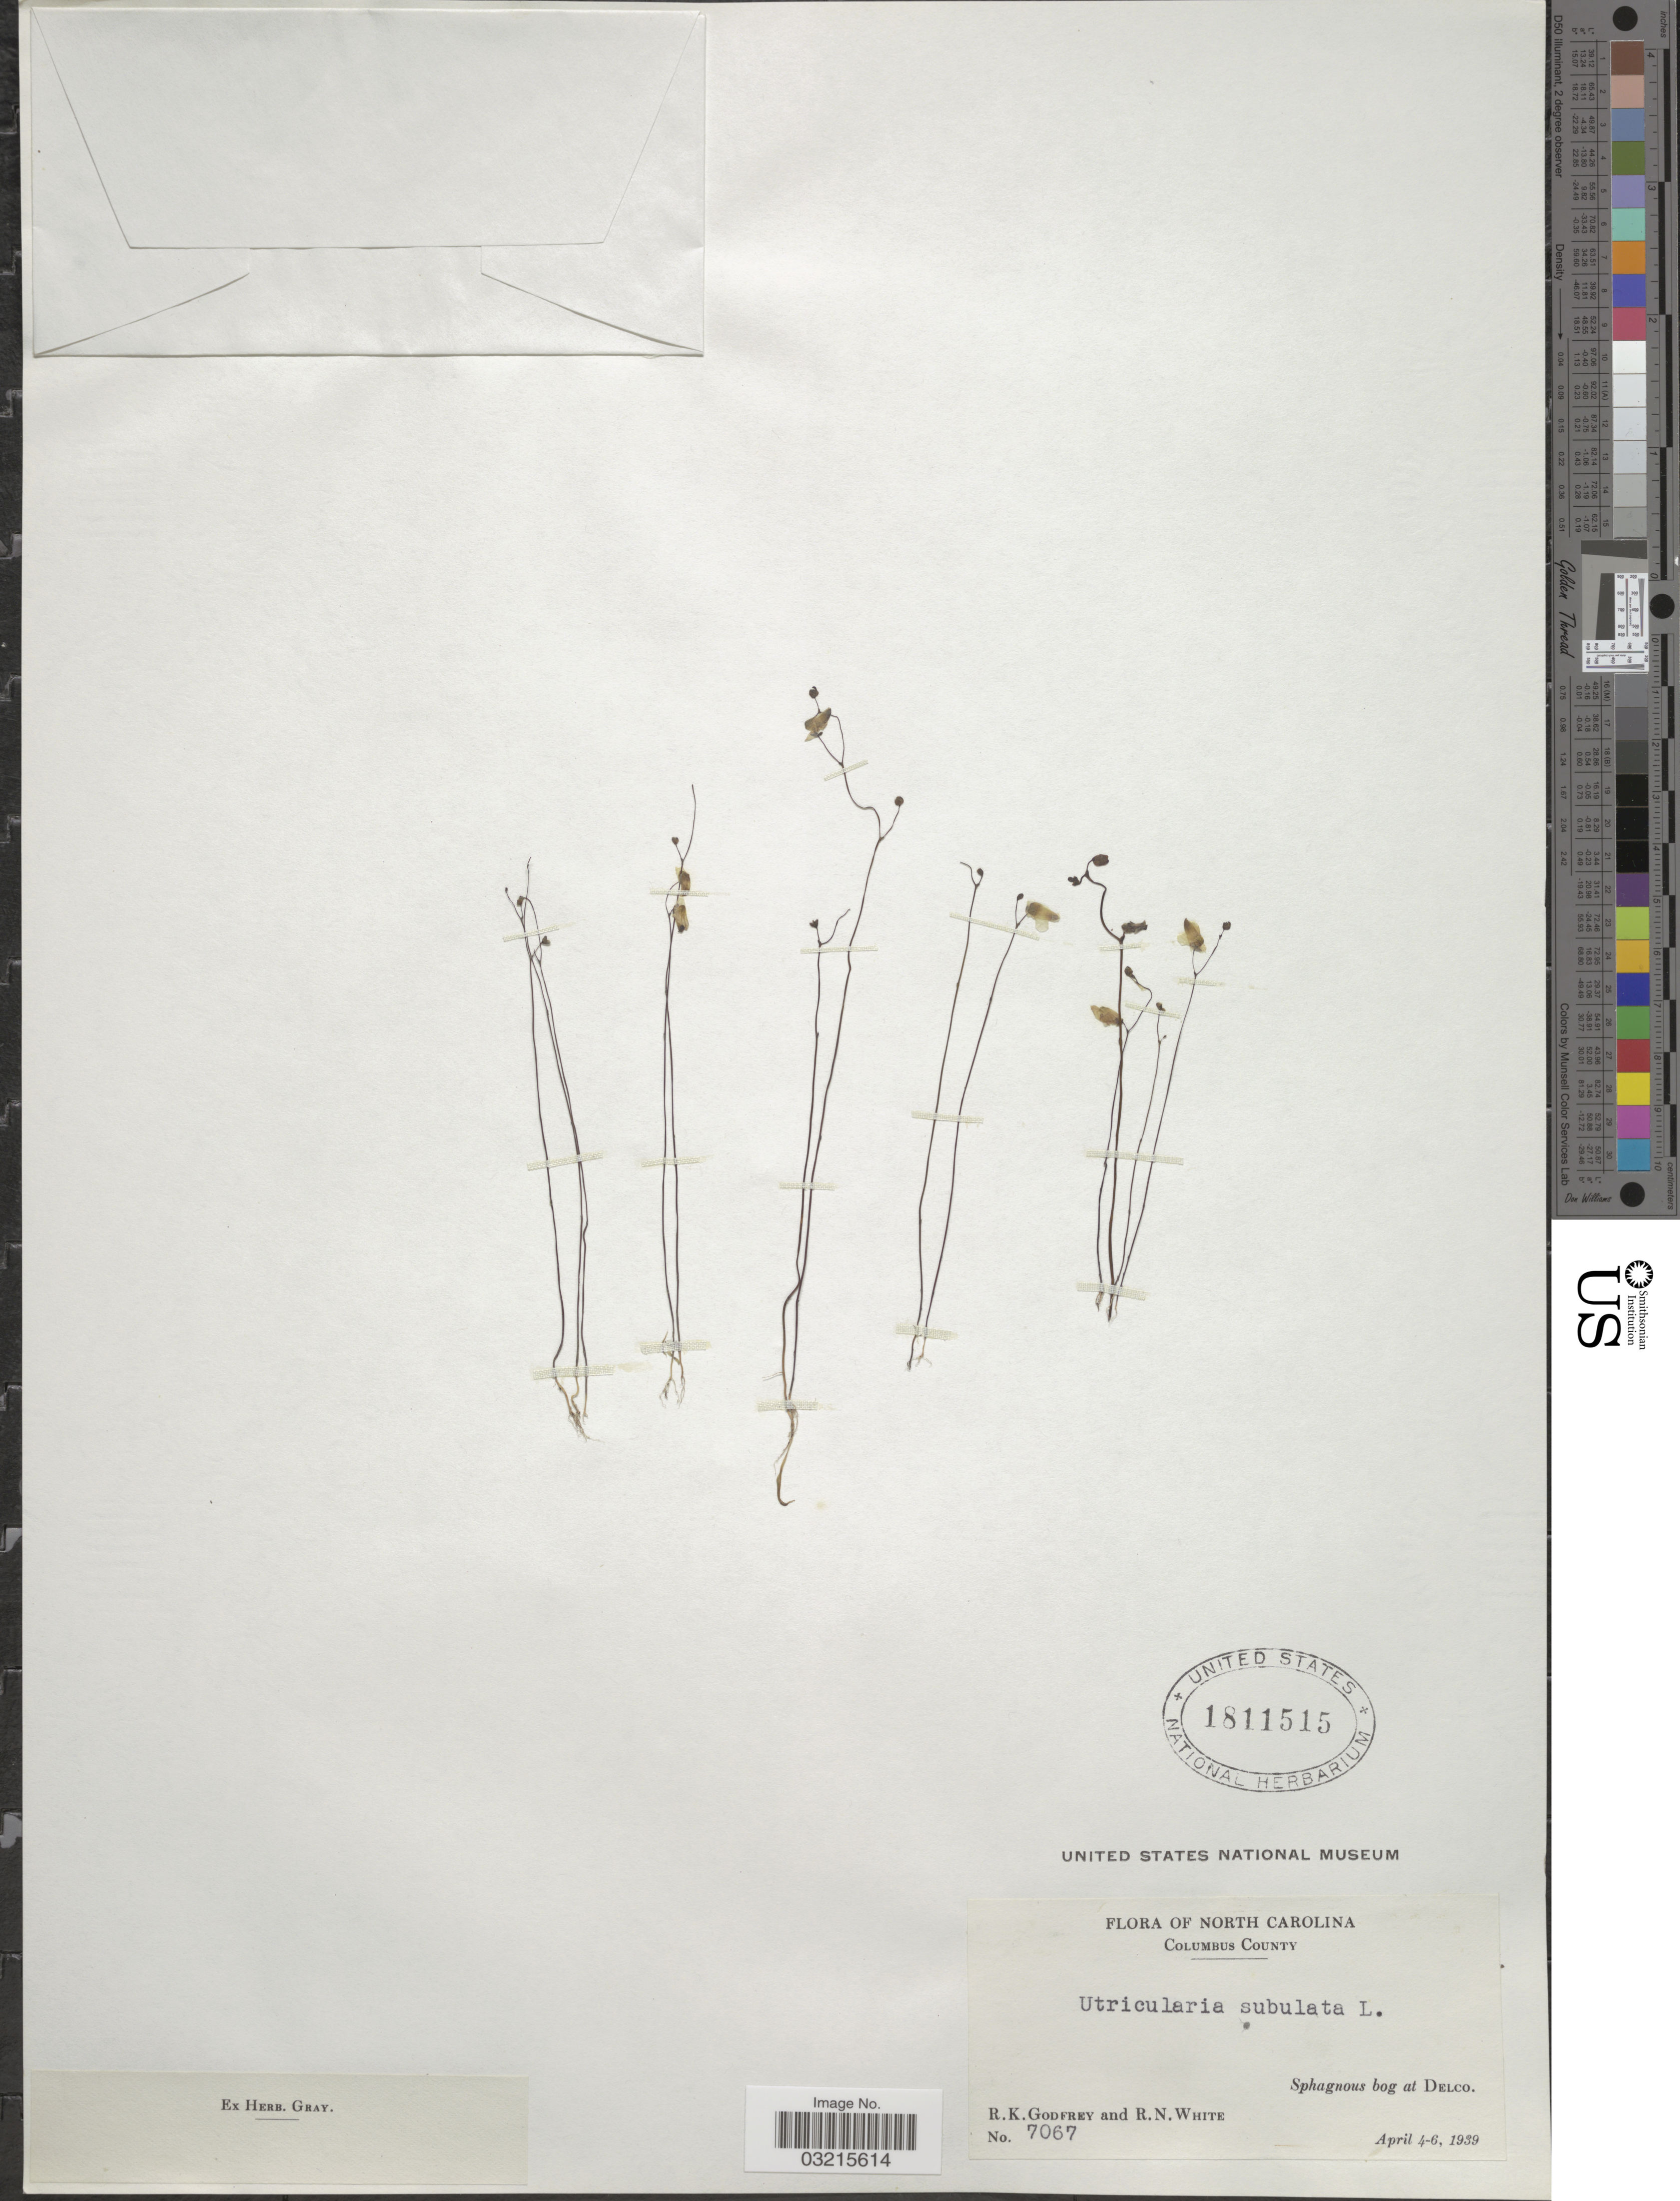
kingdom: Plantae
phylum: Tracheophyta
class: Magnoliopsida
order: Lamiales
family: Lentibulariaceae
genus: Utricularia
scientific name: Utricularia subulata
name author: L.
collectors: R. K. Godfrey & R. N. White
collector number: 7067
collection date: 1939-04-04/1939-04-06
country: United States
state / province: North Carolina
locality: Columbus County, Sphagnous bog at Delco.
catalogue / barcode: US 1811515